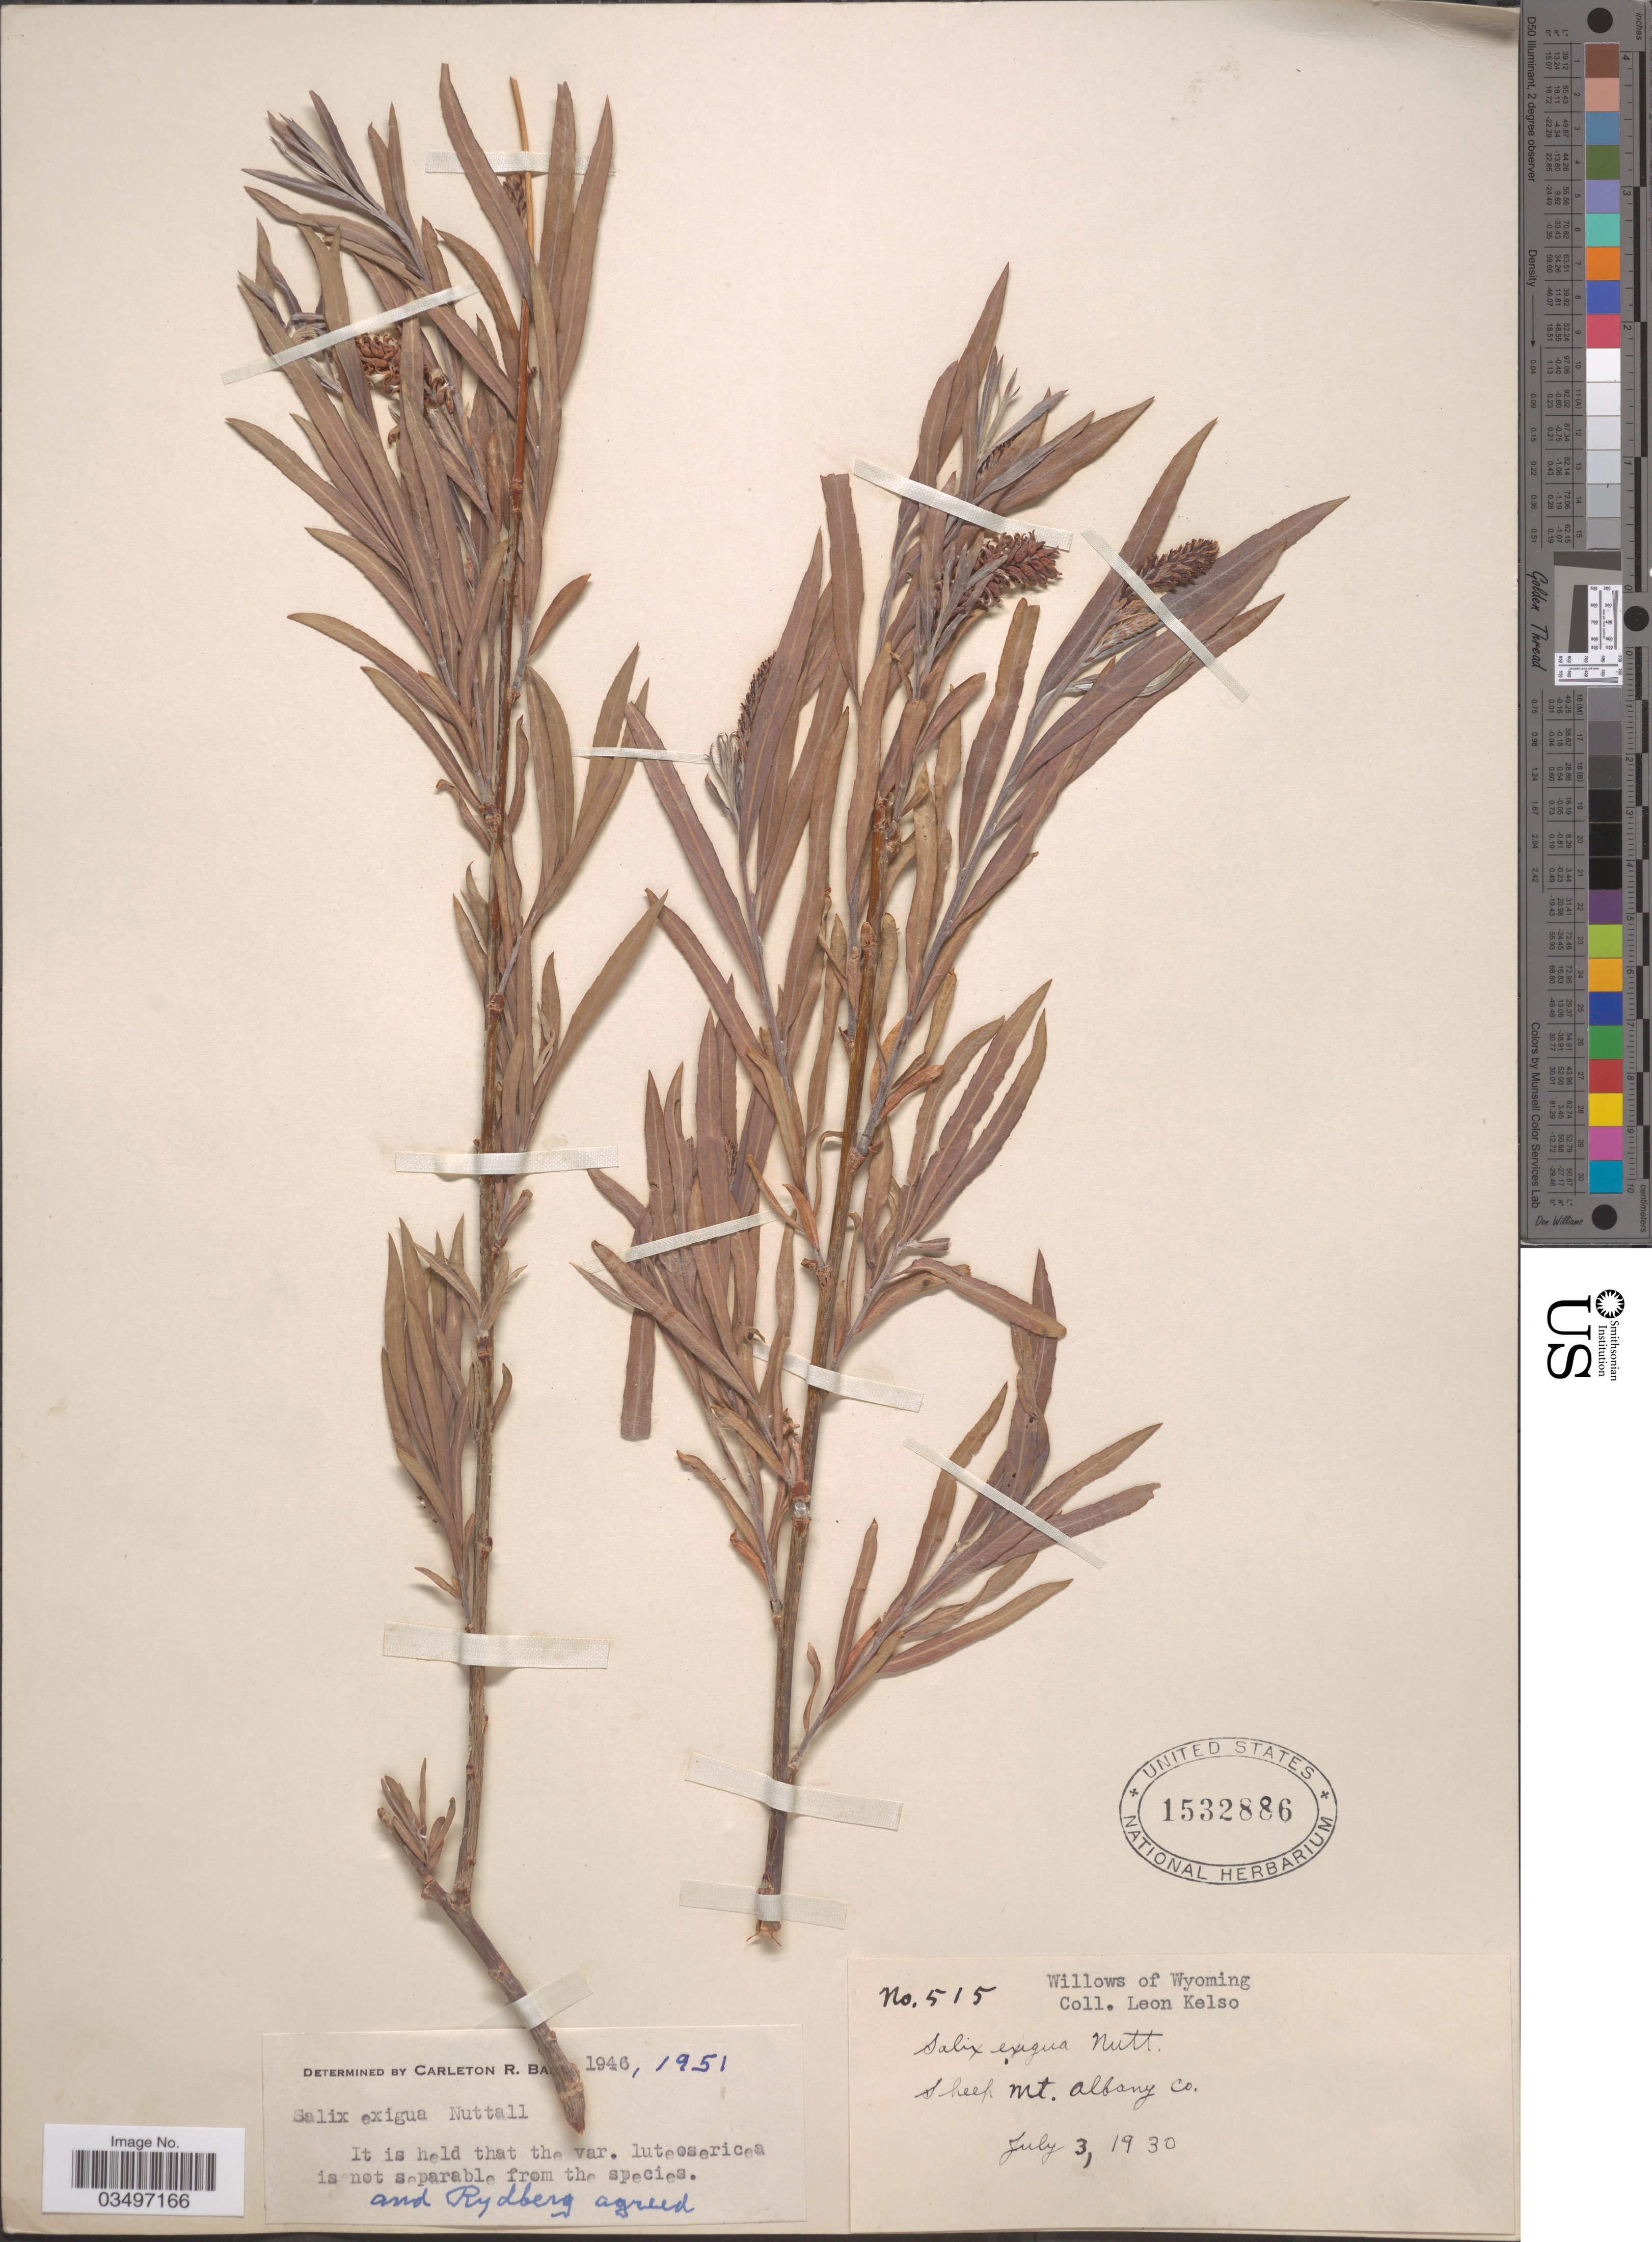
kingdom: Plantae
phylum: Tracheophyta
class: Magnoliopsida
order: Malpighiales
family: Salicaceae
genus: Salix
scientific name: Salix exigua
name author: Nutt.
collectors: L. Kelso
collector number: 515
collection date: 1930-07-03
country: United States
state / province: Wyoming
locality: Sheep Mt. Albany Co.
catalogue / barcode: US 1532886